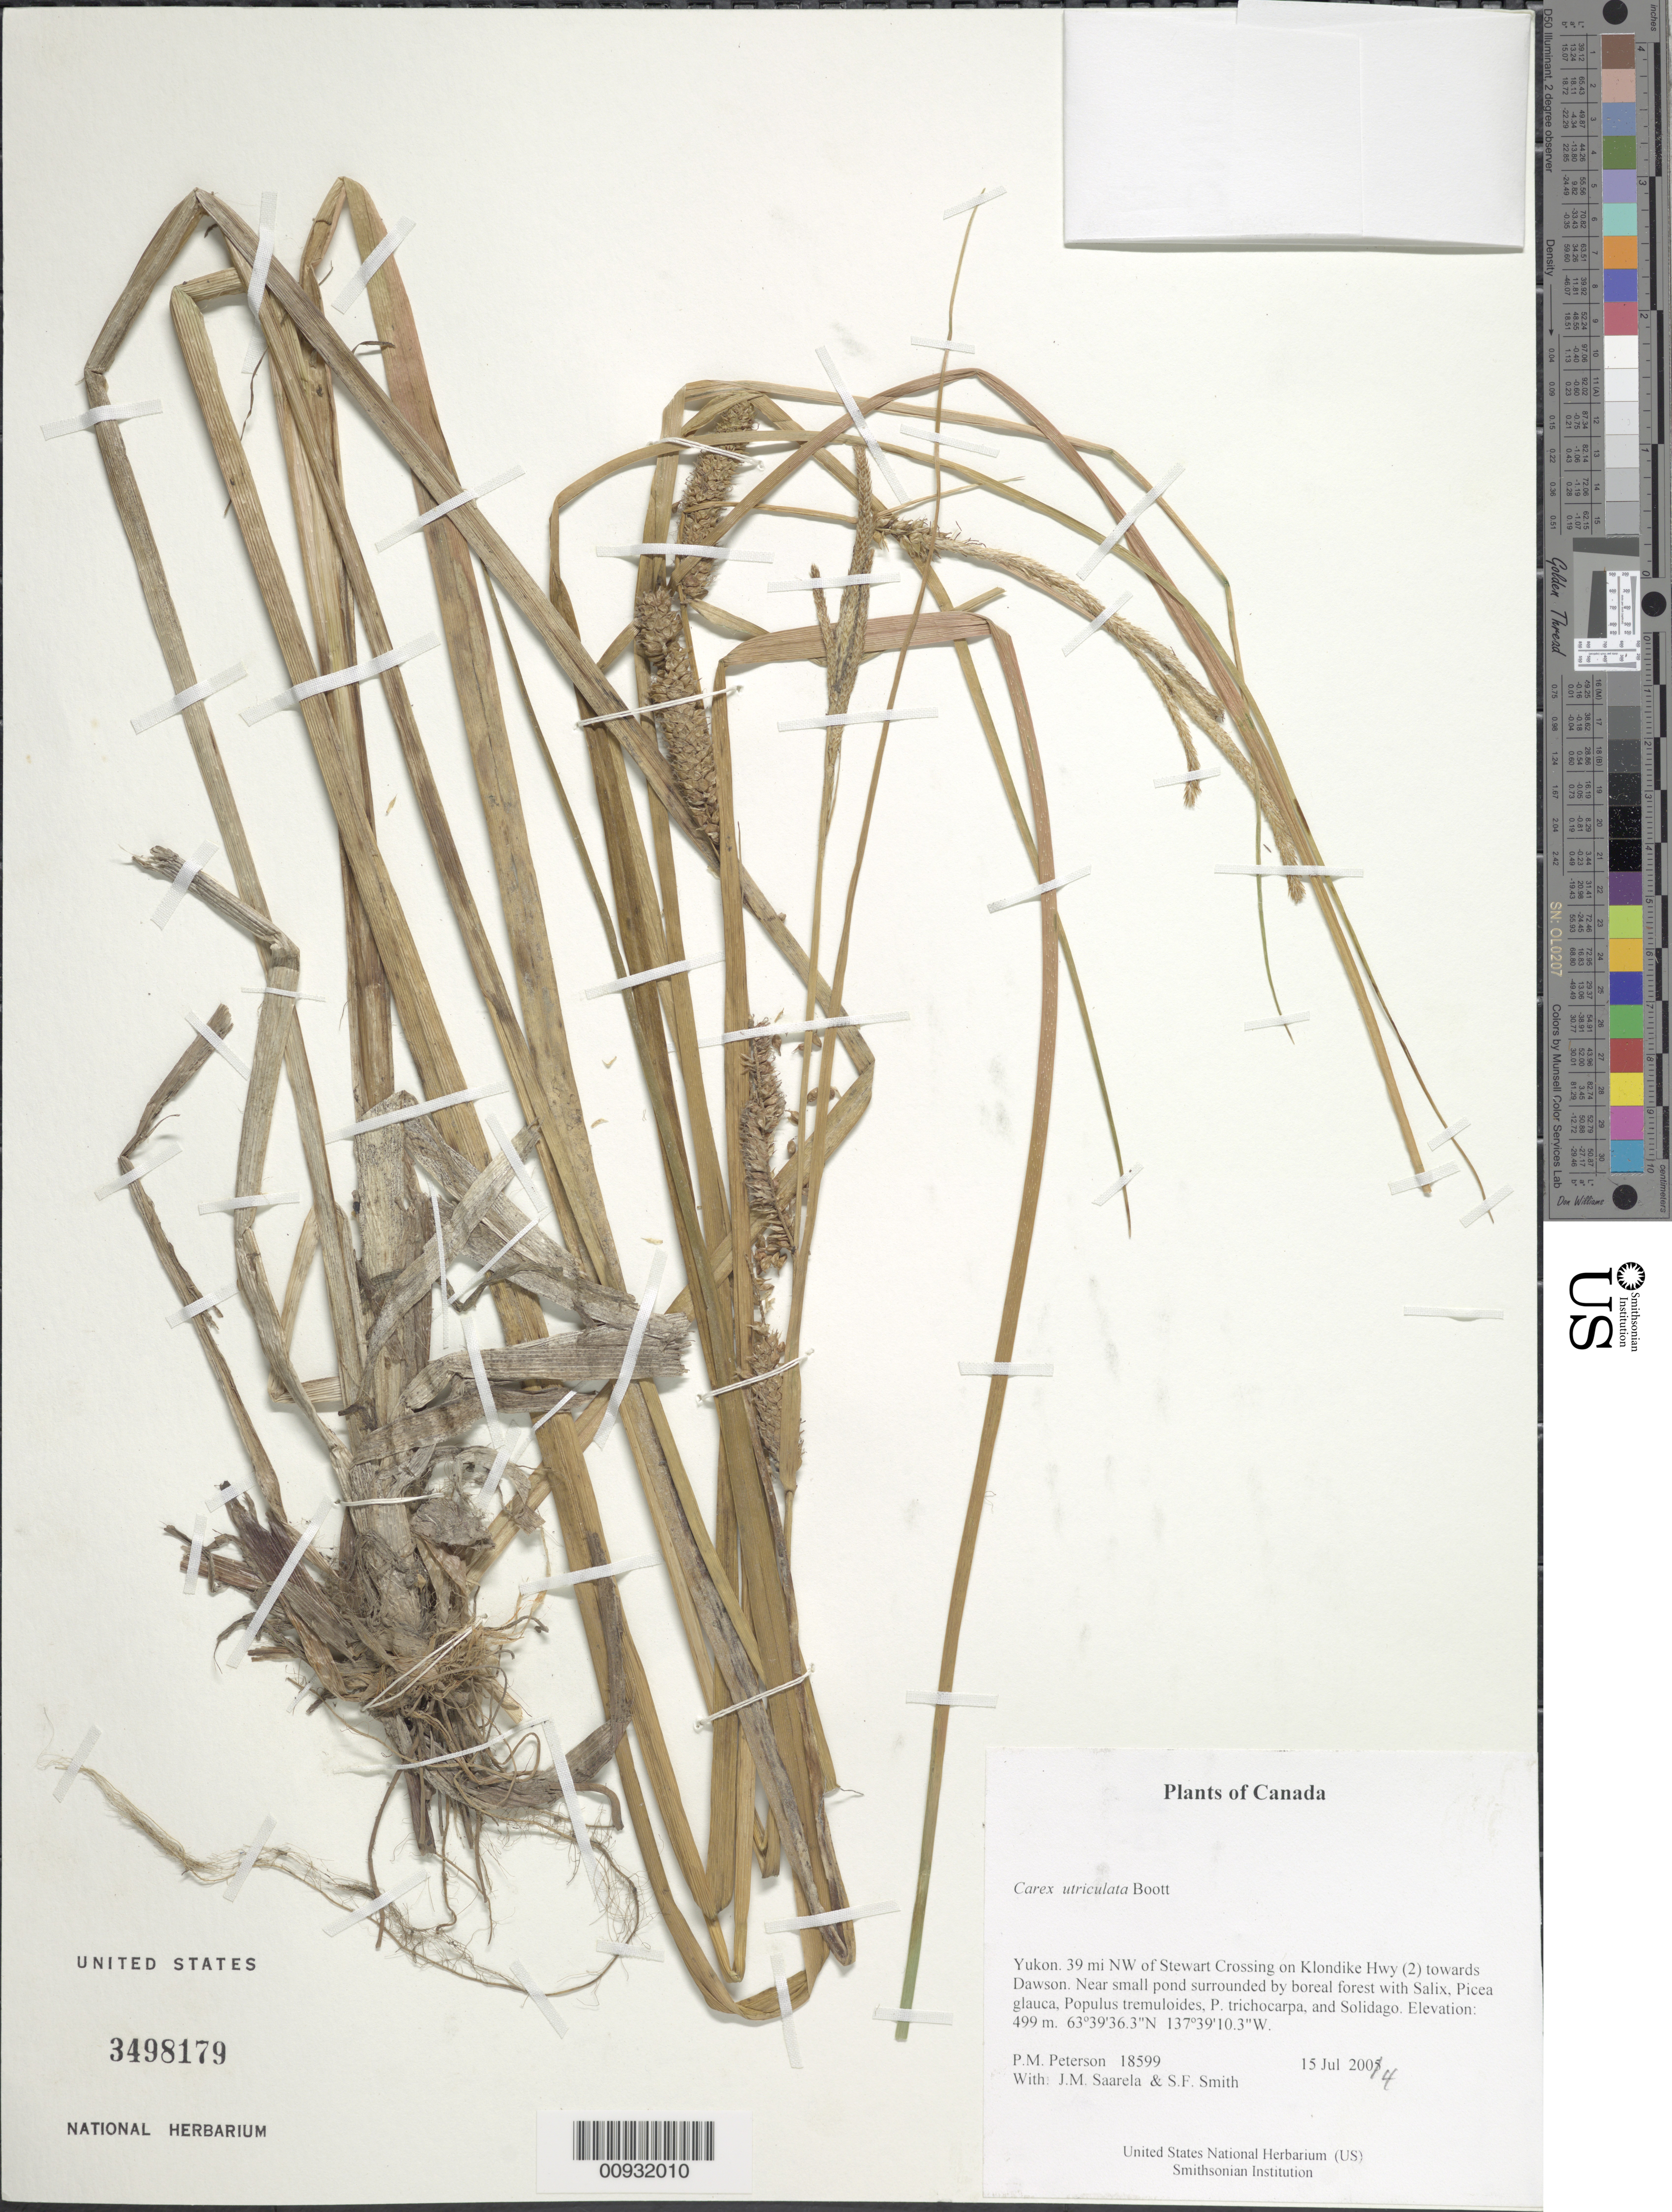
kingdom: Plantae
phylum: Tracheophyta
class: Liliopsida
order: Poales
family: Cyperaceae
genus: Carex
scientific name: Carex vallicola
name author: Dewey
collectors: P. M. Peterson, J. Saarela & S.F. Smith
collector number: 18599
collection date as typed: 15 Jul 2004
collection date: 2004-07-15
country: Canada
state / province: Yukon Territory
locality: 39 mi NW of Stewart Crossing on Klondike Hwy (2) towards Dawson. Near small pond surrounded by boreal forest with Salix, Picea glauca, Populus tremuloides, P. trichocarpa, and Solidago.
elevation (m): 499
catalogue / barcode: US 3498179